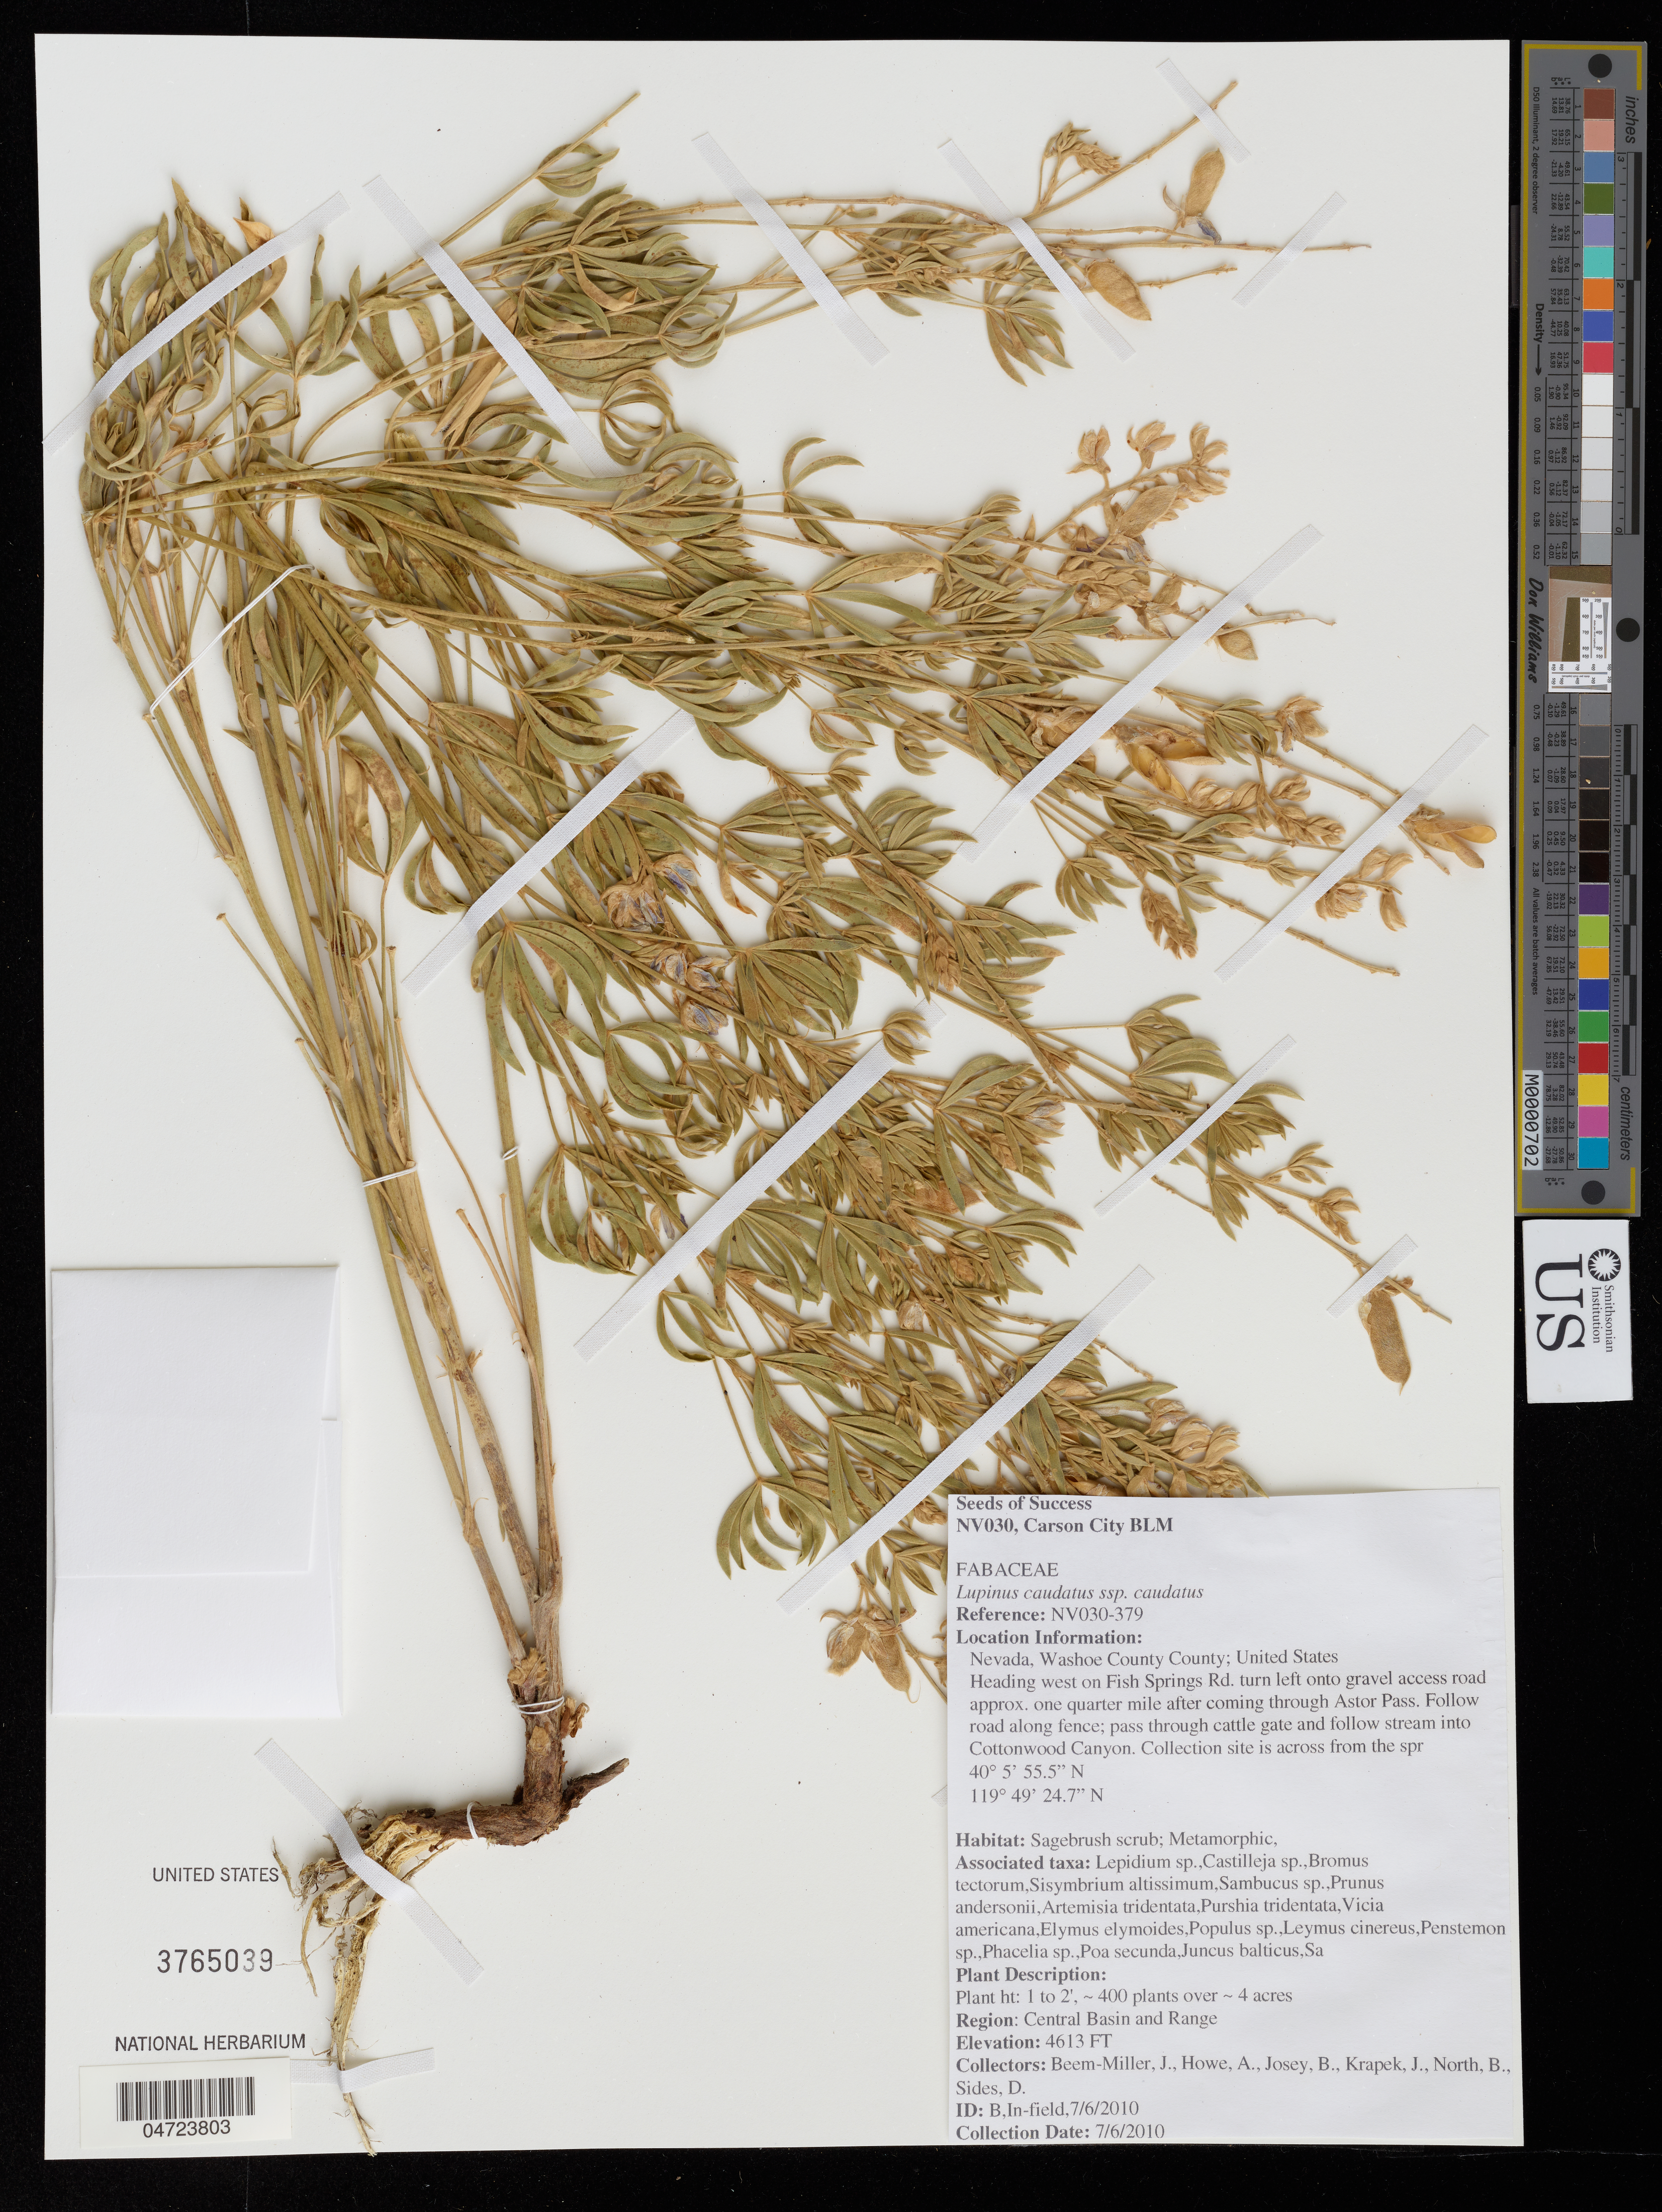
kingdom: Plantae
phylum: Tracheophyta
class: Magnoliopsida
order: Fabales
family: Fabaceae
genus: Lupinus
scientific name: Lupinus caudatus subsp. caudatus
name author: Kellogg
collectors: J. Beam-Miller, A. Howe, B. Josey, J. Krapek & et al.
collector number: NV030-379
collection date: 2010-07-06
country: United States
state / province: Nevada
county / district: Washoe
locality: Washoe County County. Heading west on Fish Springs Rd. turn left onto gravel access road approx. one quarter mile after coming through Astor Pass. Follow road along fence; pass through cattle gate and follow stream into Cottonwood Canyon. Collection site is across from the spr. Region: Central Basin and Range.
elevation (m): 1406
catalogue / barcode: US 3765039